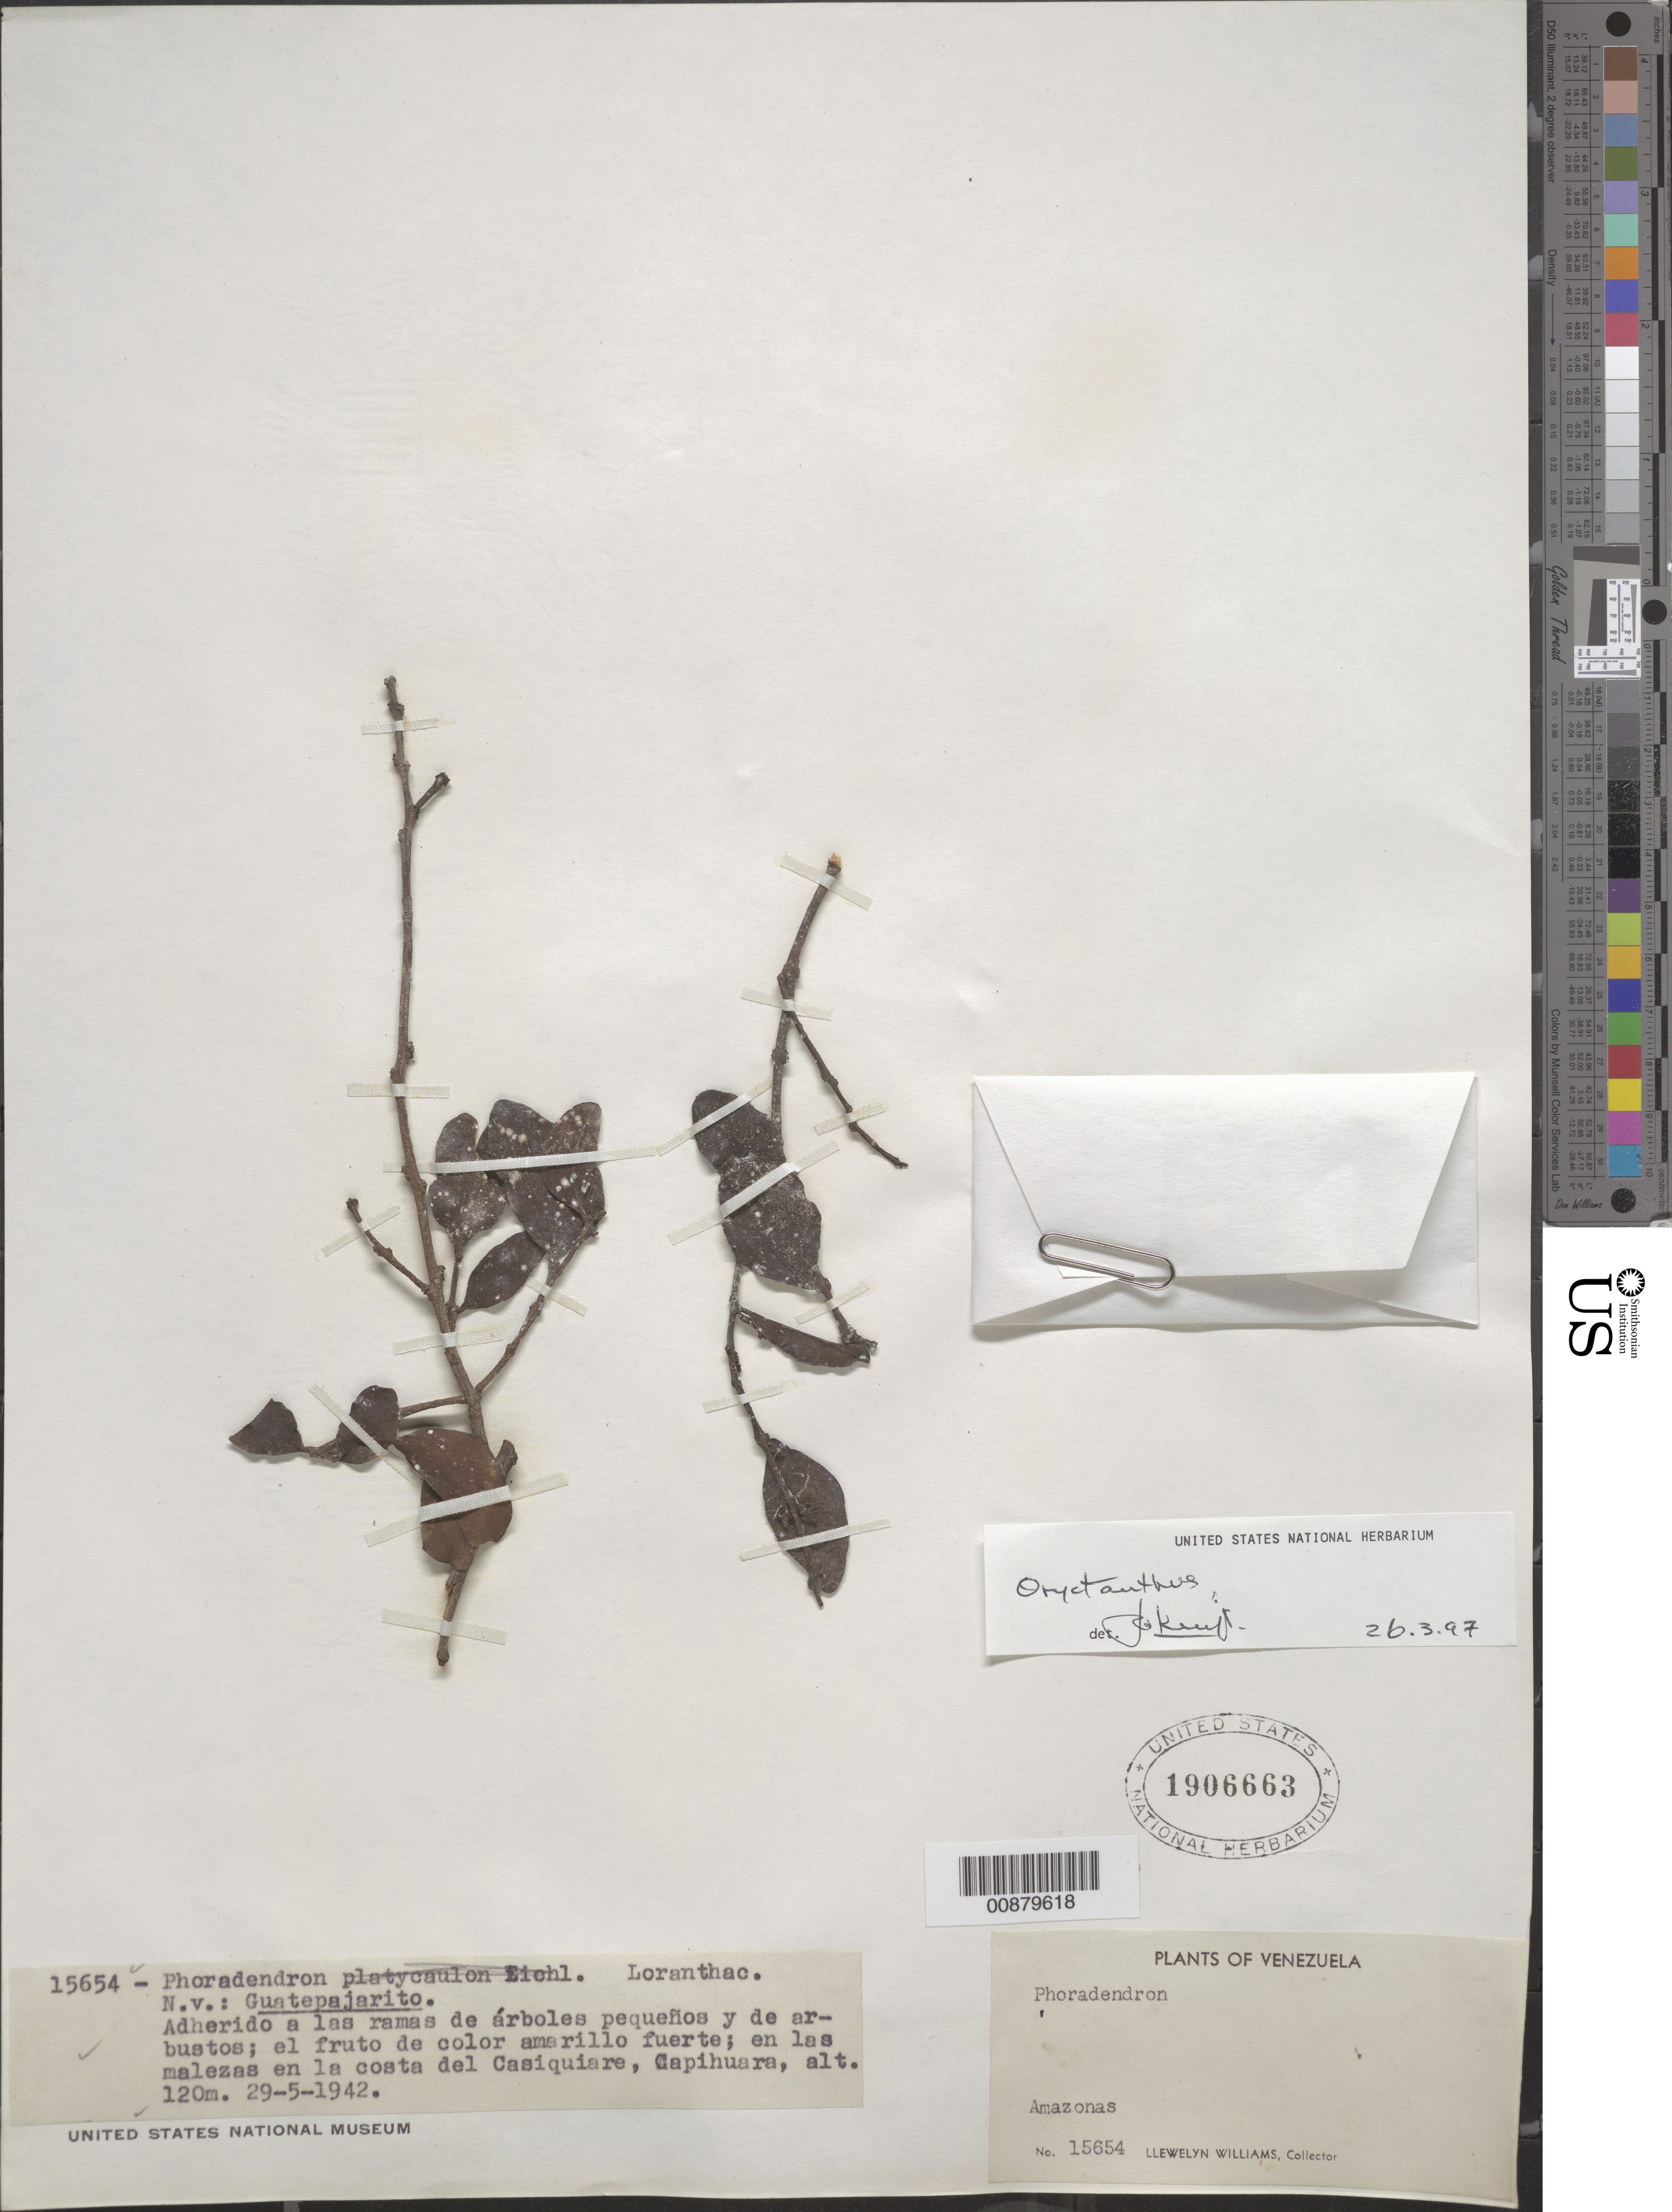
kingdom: Plantae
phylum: Tracheophyta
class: Magnoliopsida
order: Santalales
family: Loranthaceae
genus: Oryctanthus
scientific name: Oryctanthus spicatus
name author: (Jacq.) Eichler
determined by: Caraballo-Ortiz, Marcos A., (MISS), University of Mississippi (UNITED STATES)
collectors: Ll. Williams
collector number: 15654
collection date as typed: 29-May-42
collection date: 1942-05-29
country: Venezuela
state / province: Amazonas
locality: Capihuara, Alto Casiquiare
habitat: Adherido a las ramas de arboles pequenos y de arbustos; malezas en la costan del Casiquiare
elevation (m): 120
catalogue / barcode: US 1906663